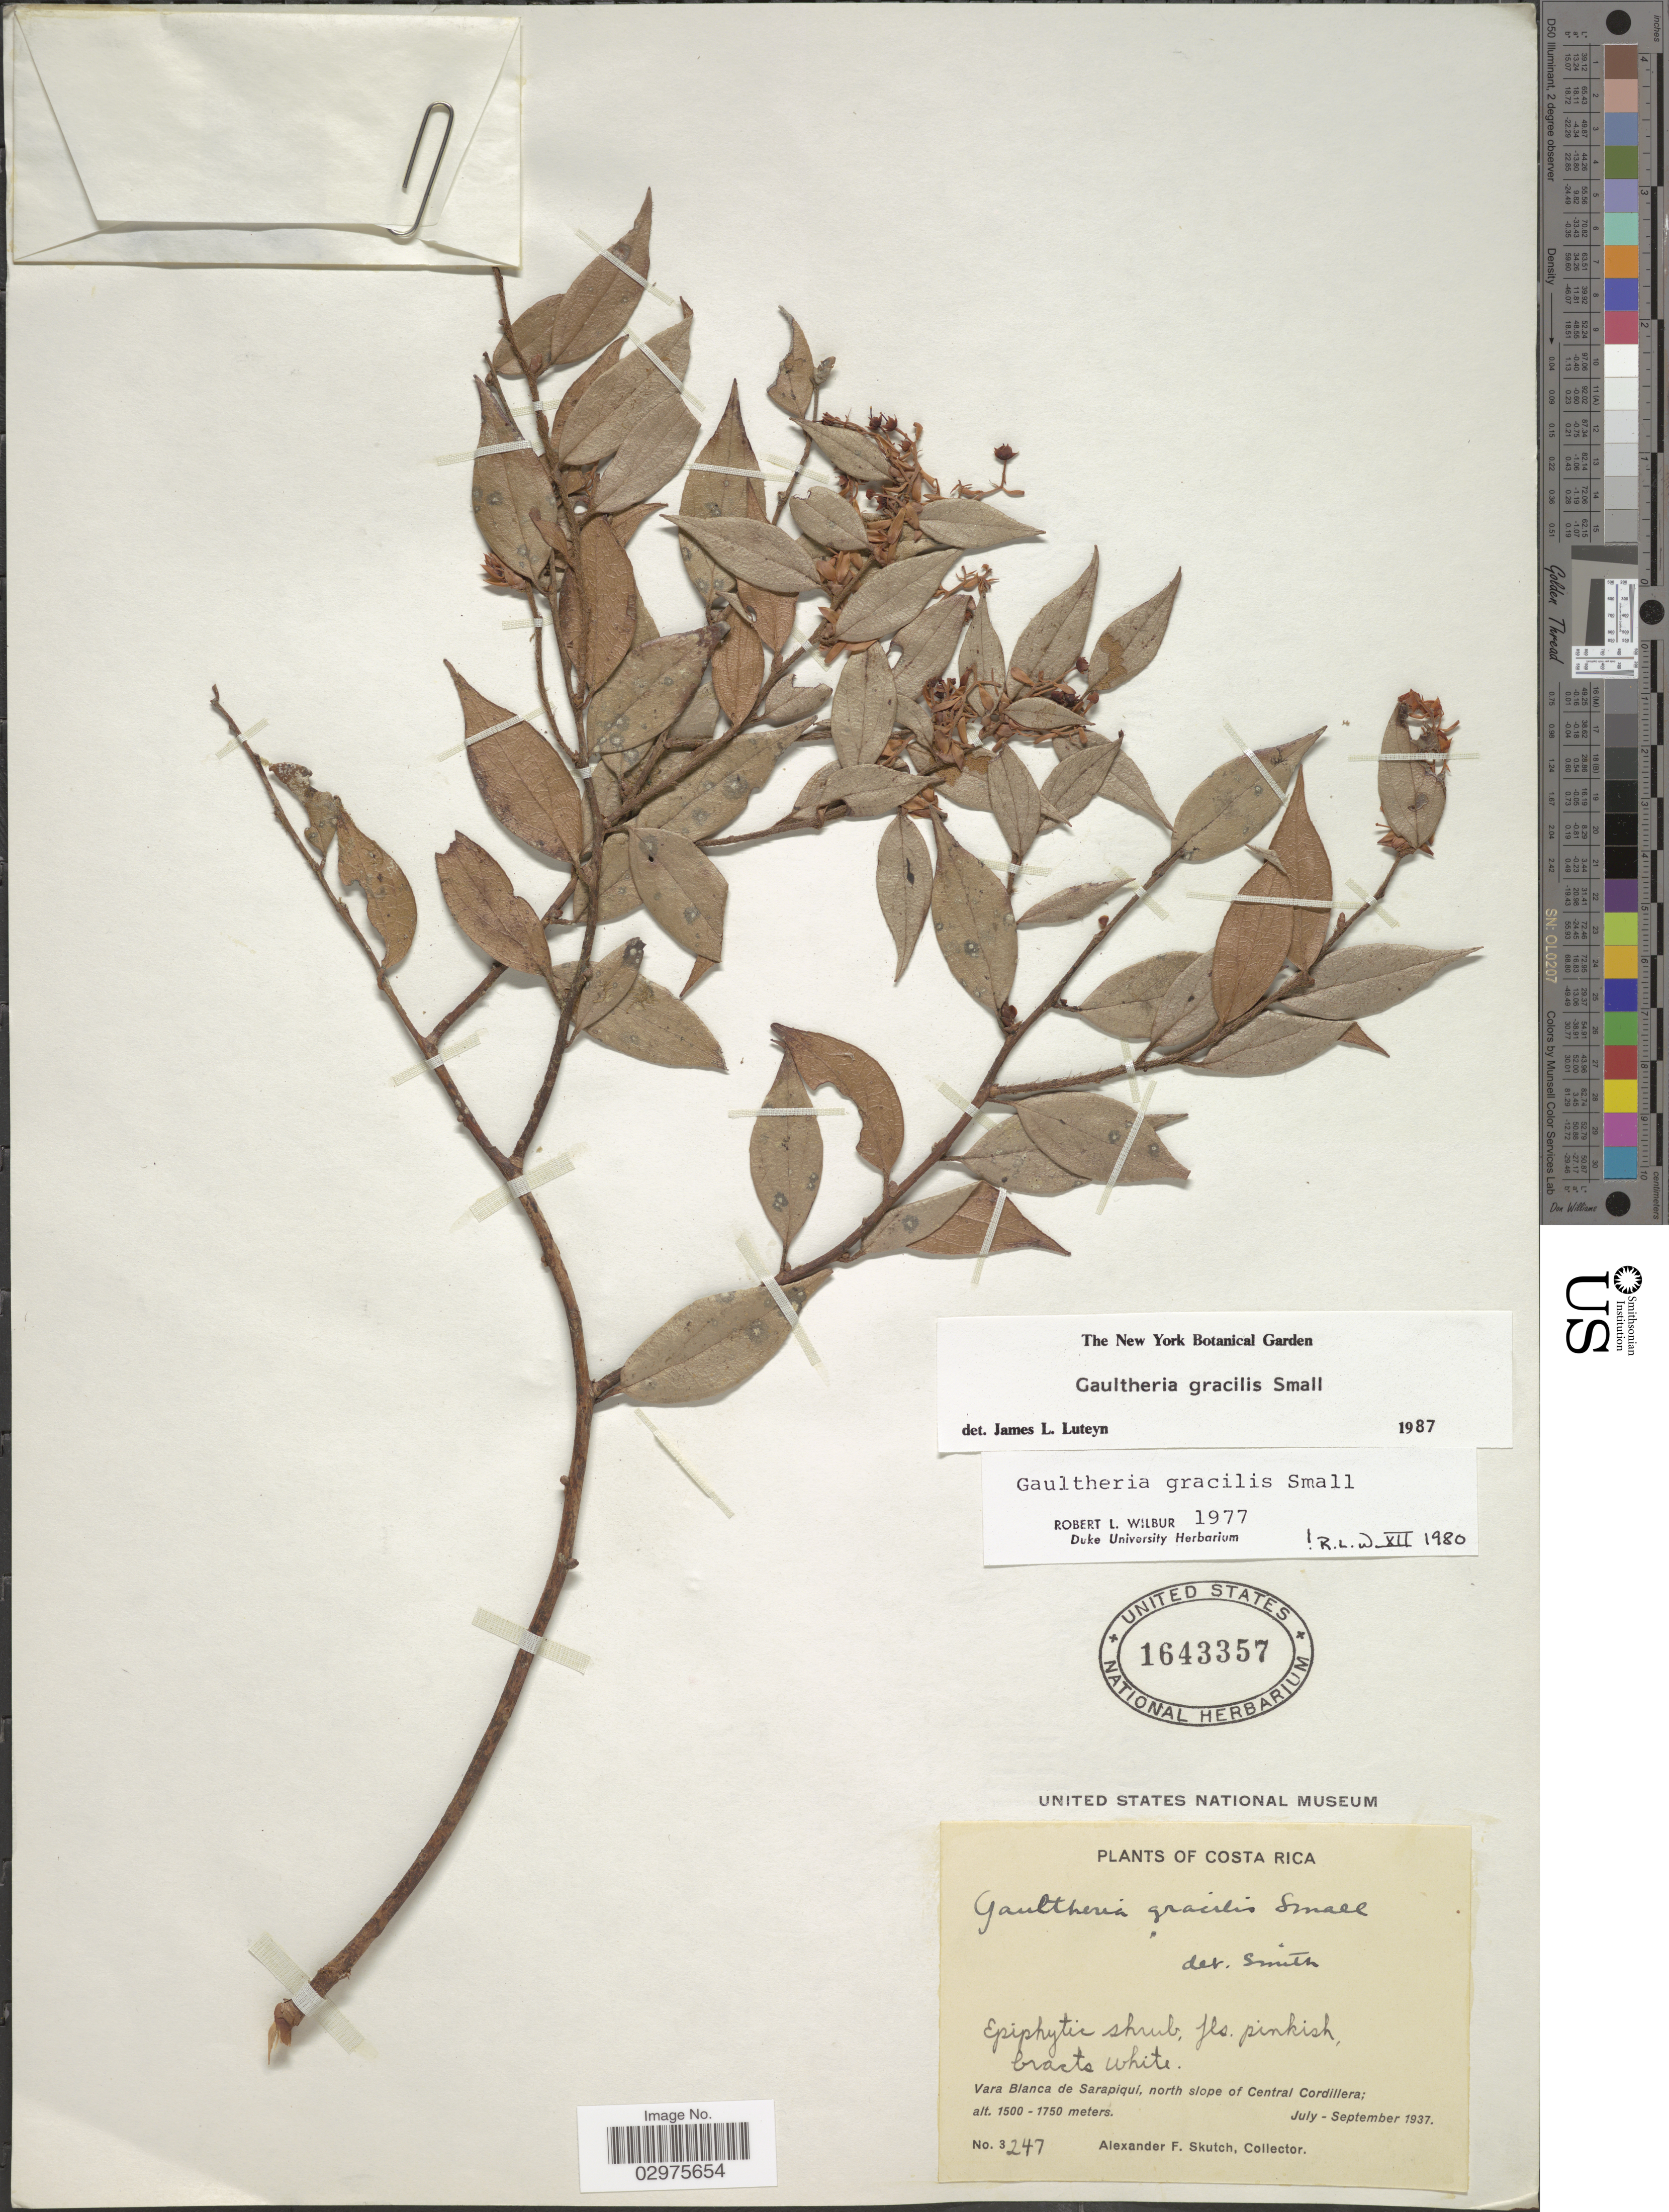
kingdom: Plantae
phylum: Tracheophyta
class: Magnoliopsida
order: Ericales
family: Ericaceae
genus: Gaultheria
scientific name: Gaultheria gracilis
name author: Small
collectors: A. F. Skutch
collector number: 3247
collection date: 1937-07/1937-09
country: Costa Rica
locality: Vara Blanca de Sarapiqui, north slope of Central Cordillera.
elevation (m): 1500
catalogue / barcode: US 1643357